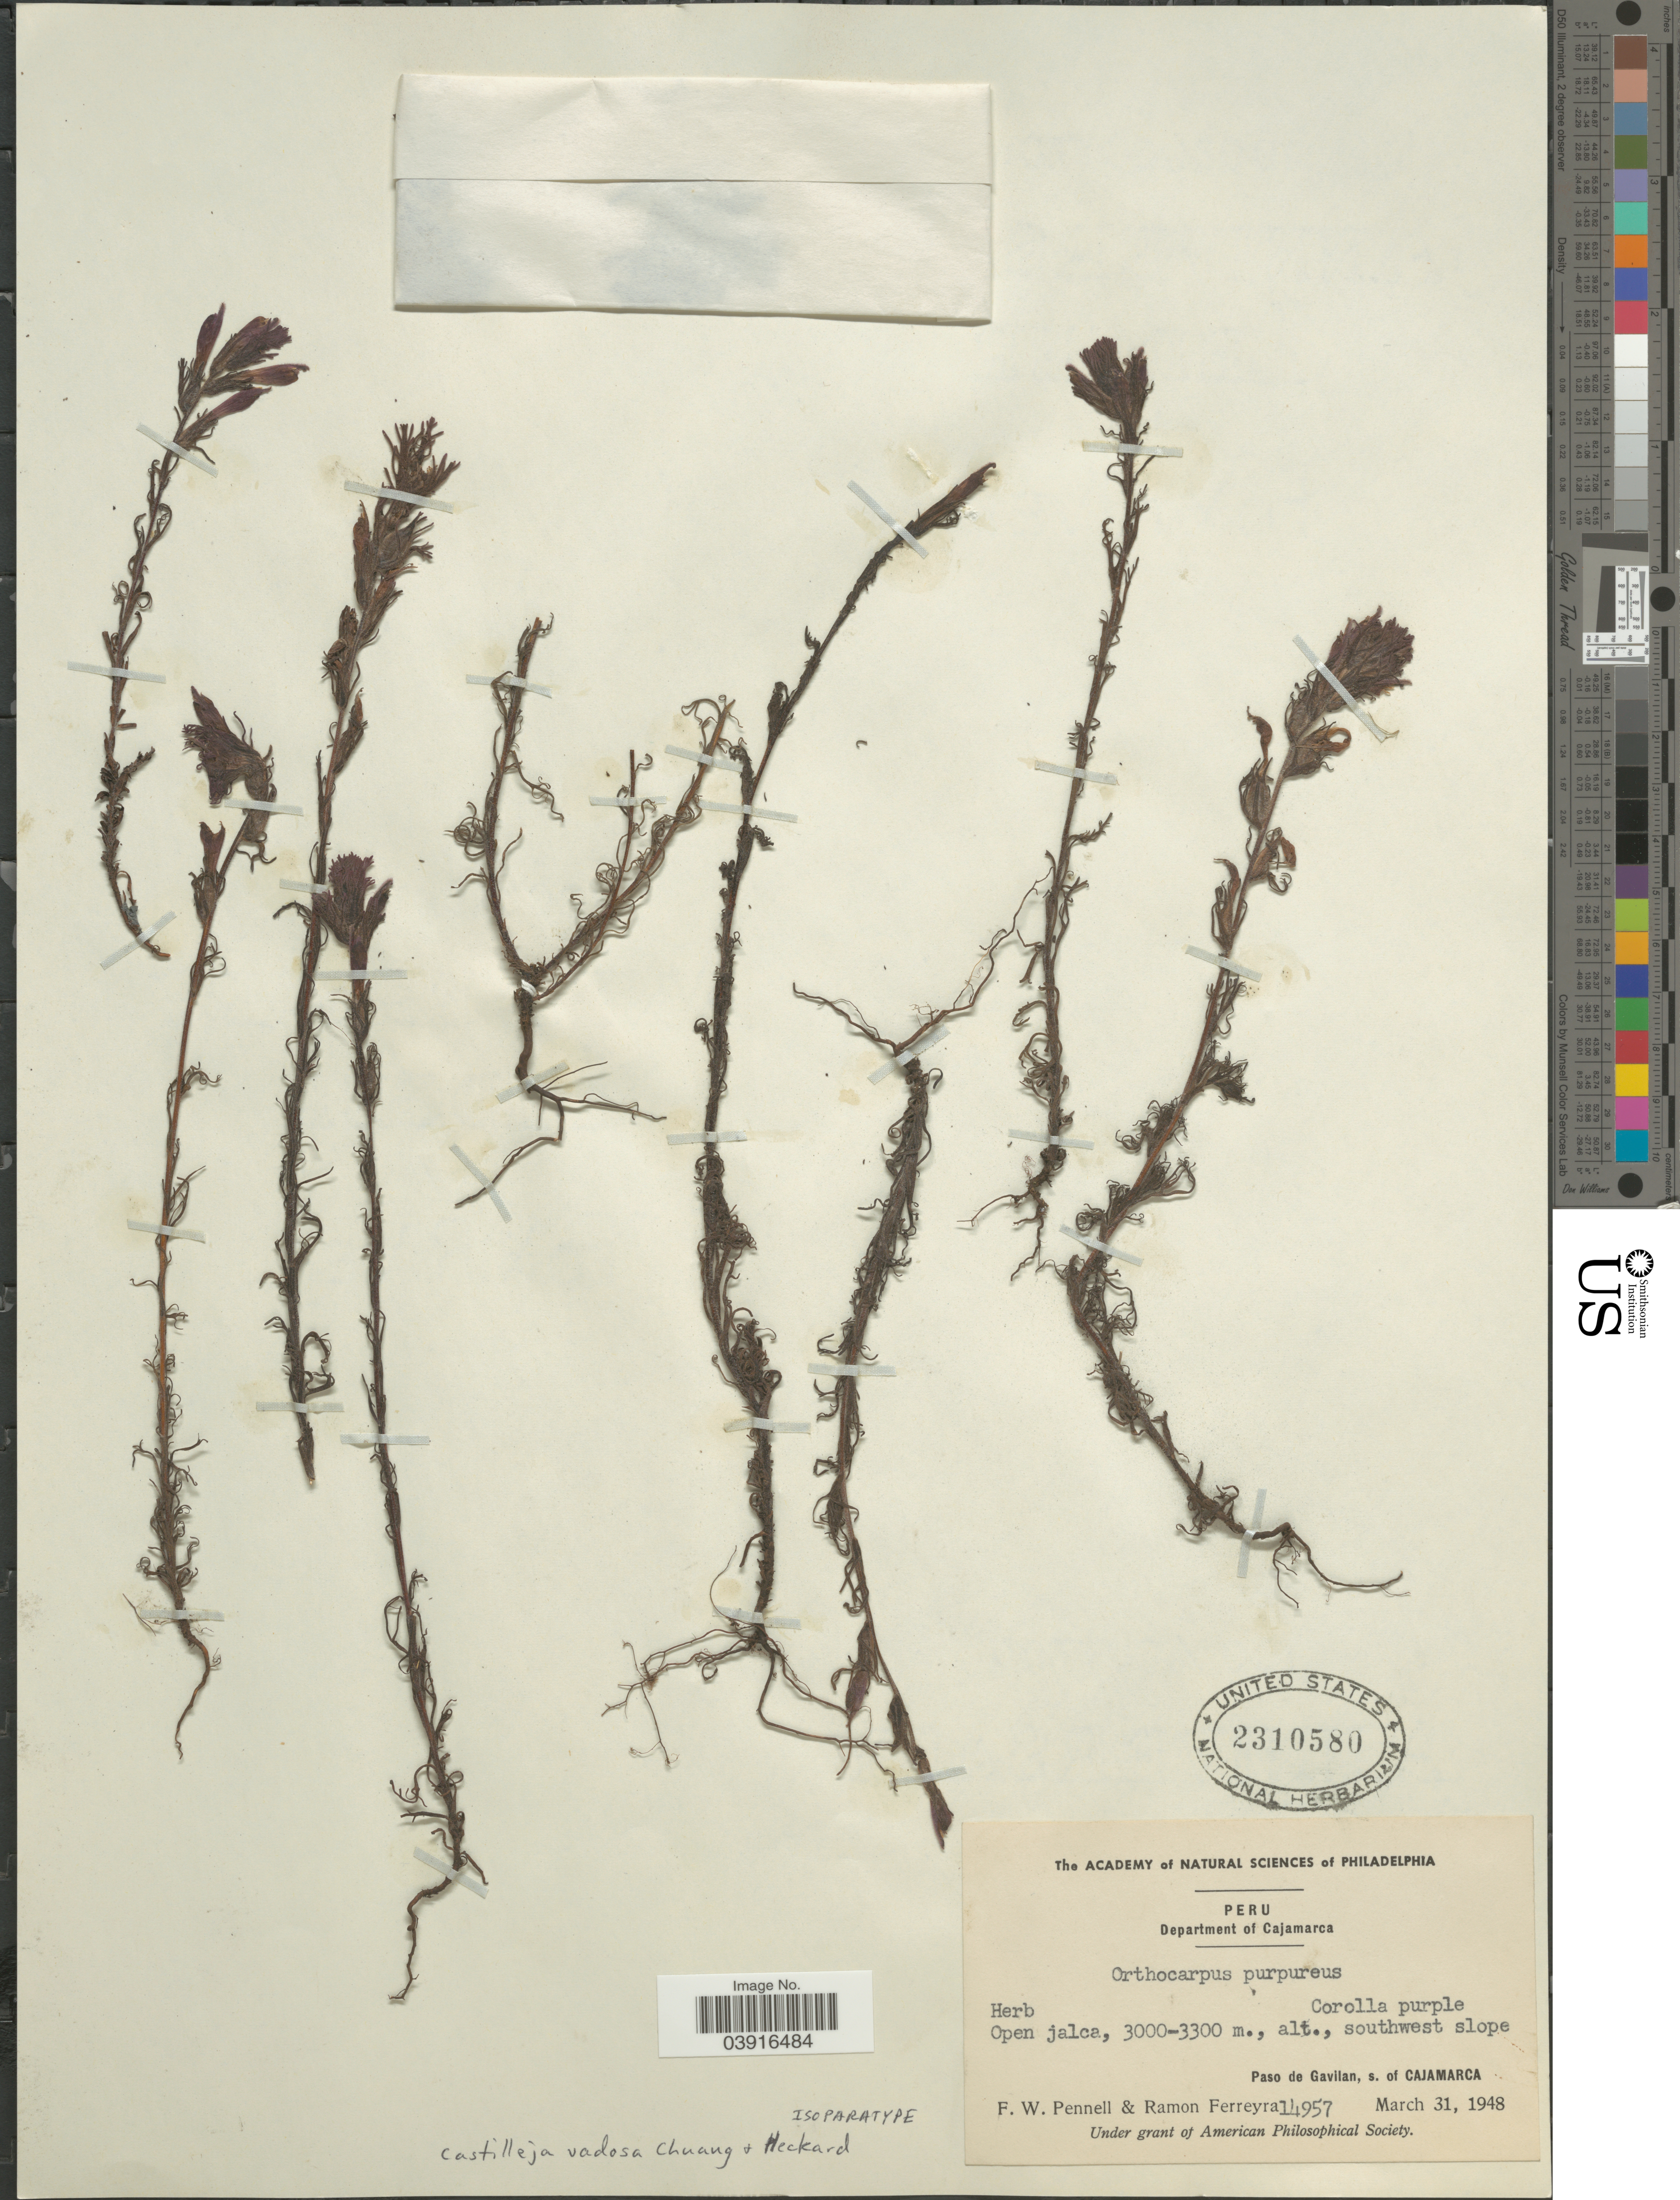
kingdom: Plantae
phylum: Tracheophyta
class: Magnoliopsida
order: Lamiales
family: Orobanchaceae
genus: Castilleja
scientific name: Castilleja vadosa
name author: T.I. Chuang & Heckard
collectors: F. W. Pennell & R. A. Ferreyra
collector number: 14957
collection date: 1948-03-31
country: Peru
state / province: Cajamarca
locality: Department of Cajamarca. Southwest slope. Paso de Gavilan, s. of Cajamarca.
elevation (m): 3000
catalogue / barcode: US 2310580